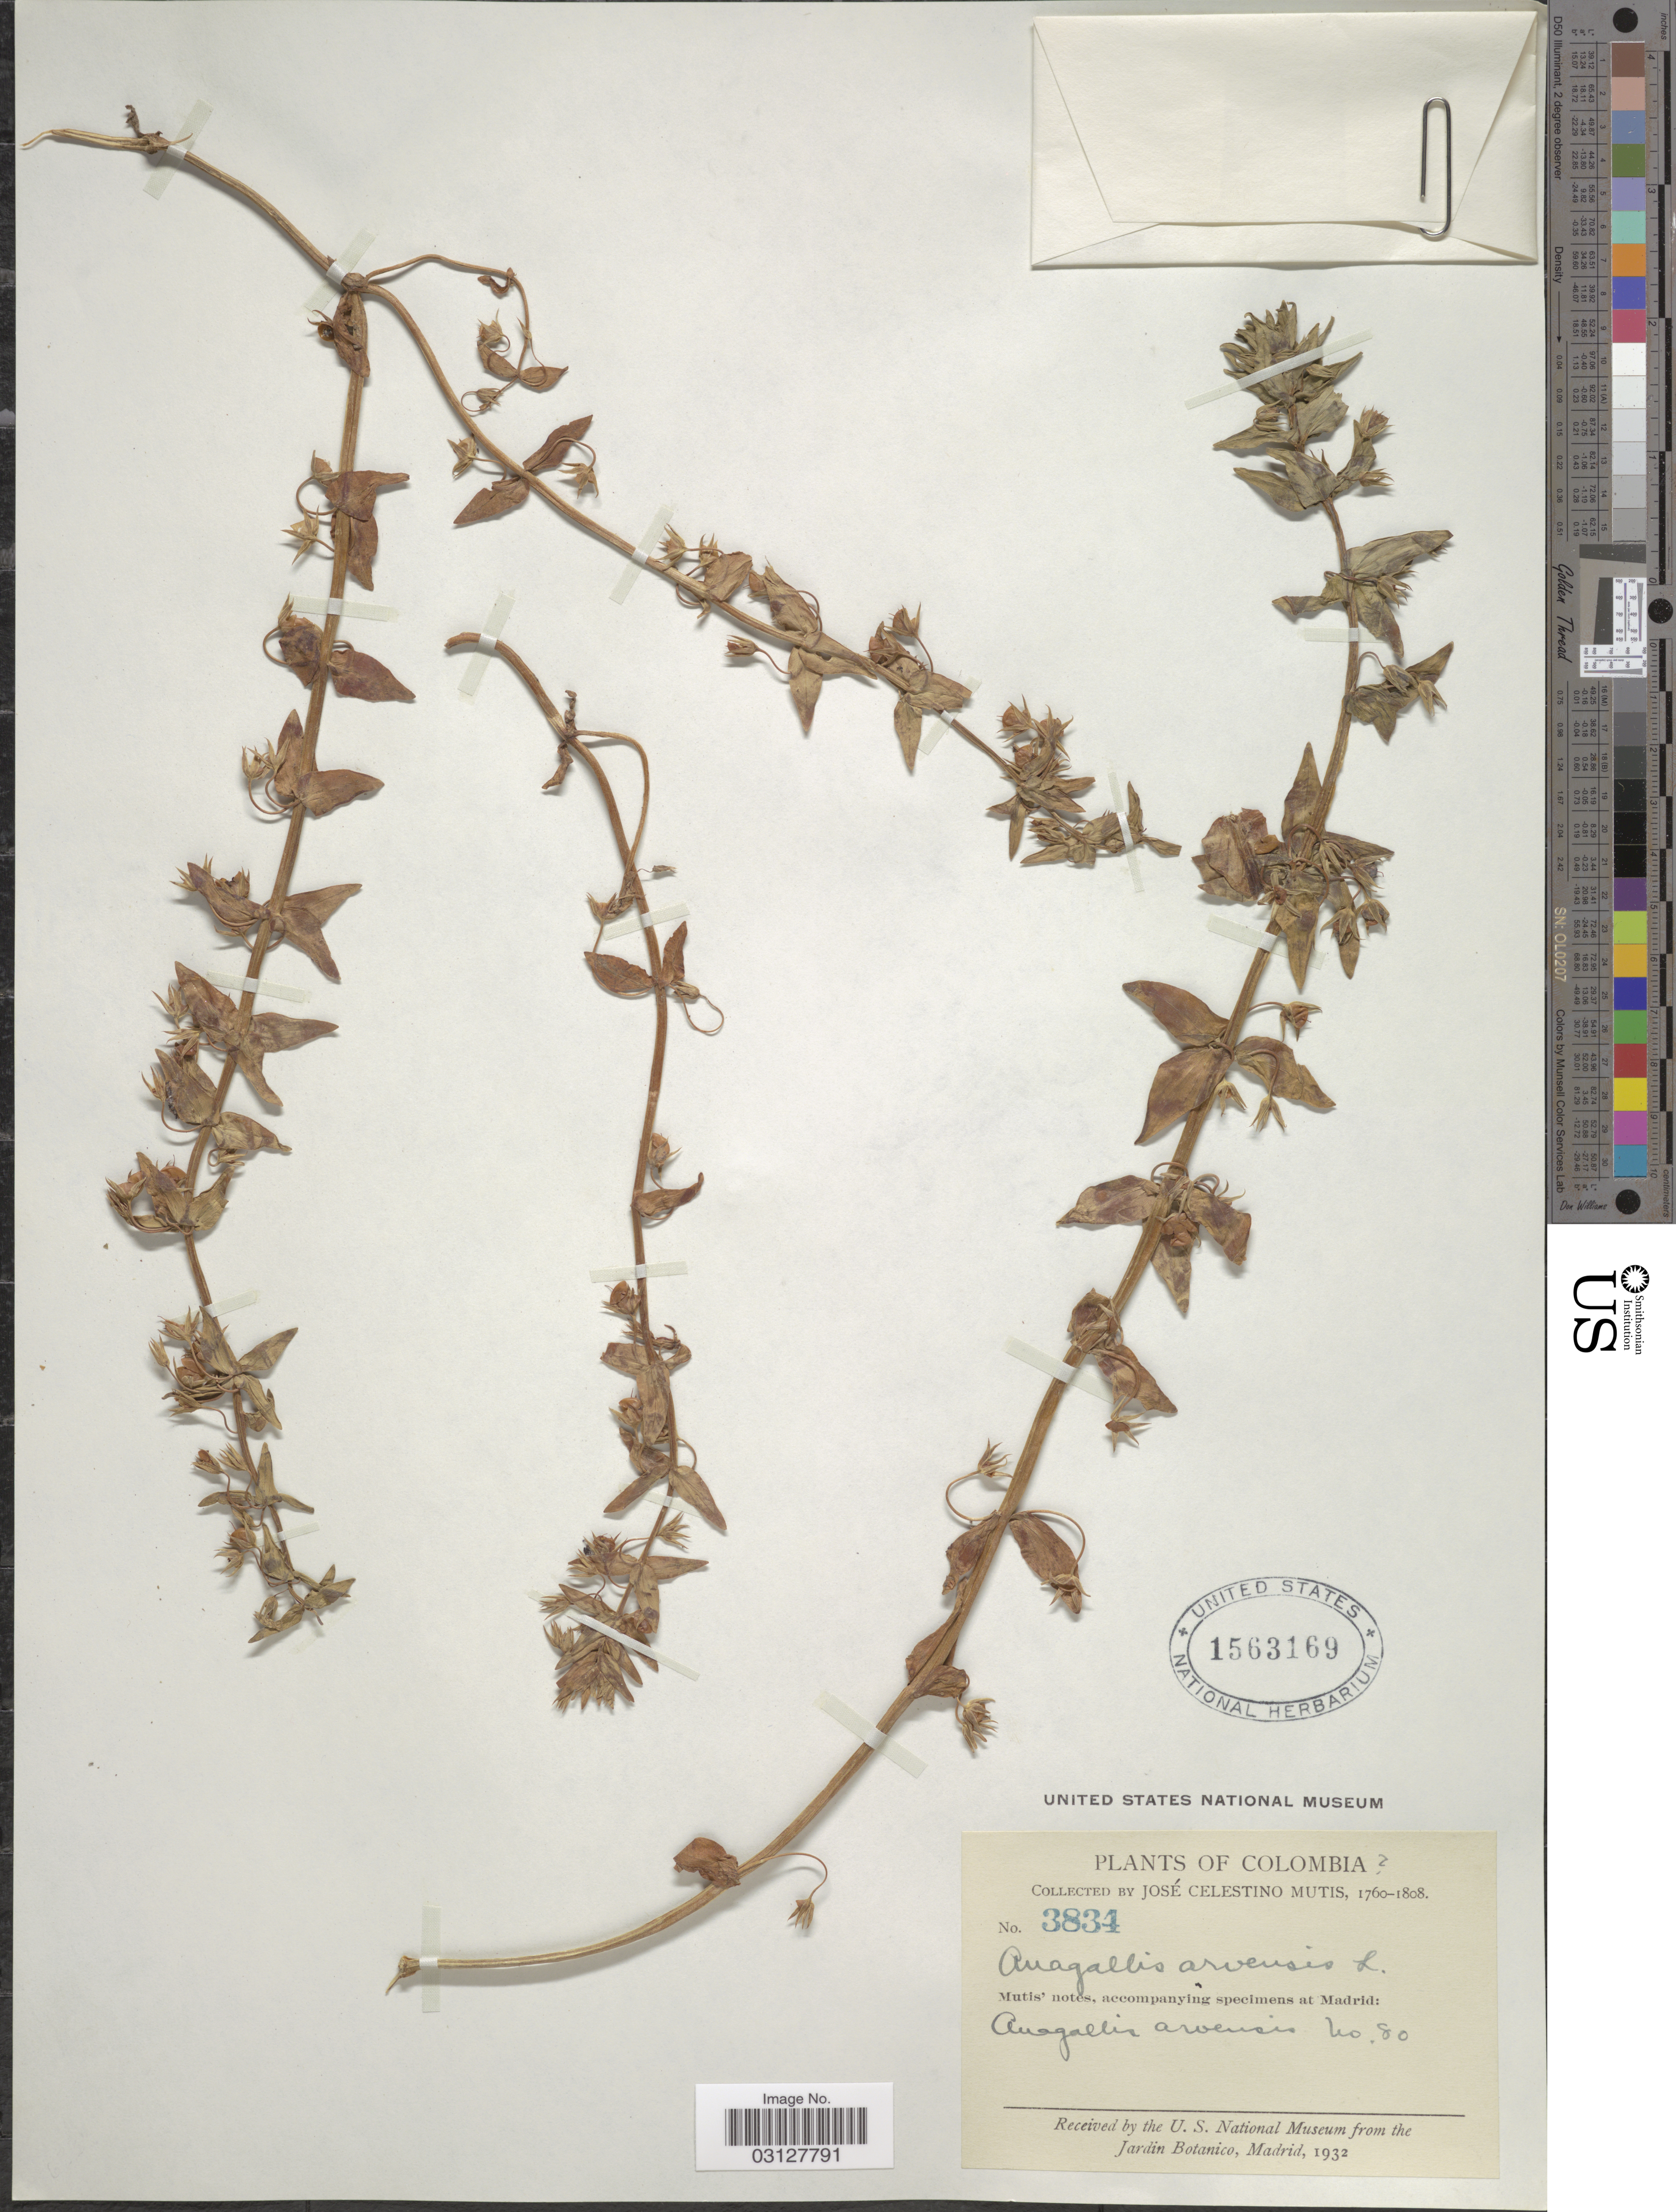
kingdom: Plantae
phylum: Tracheophyta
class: Magnoliopsida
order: Ericales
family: Primulaceae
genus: Anagallis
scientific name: Anagallis arvensis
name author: L.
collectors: J. C. B. Mutis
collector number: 3834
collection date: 1760/1808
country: Colombia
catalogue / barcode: US 1563169